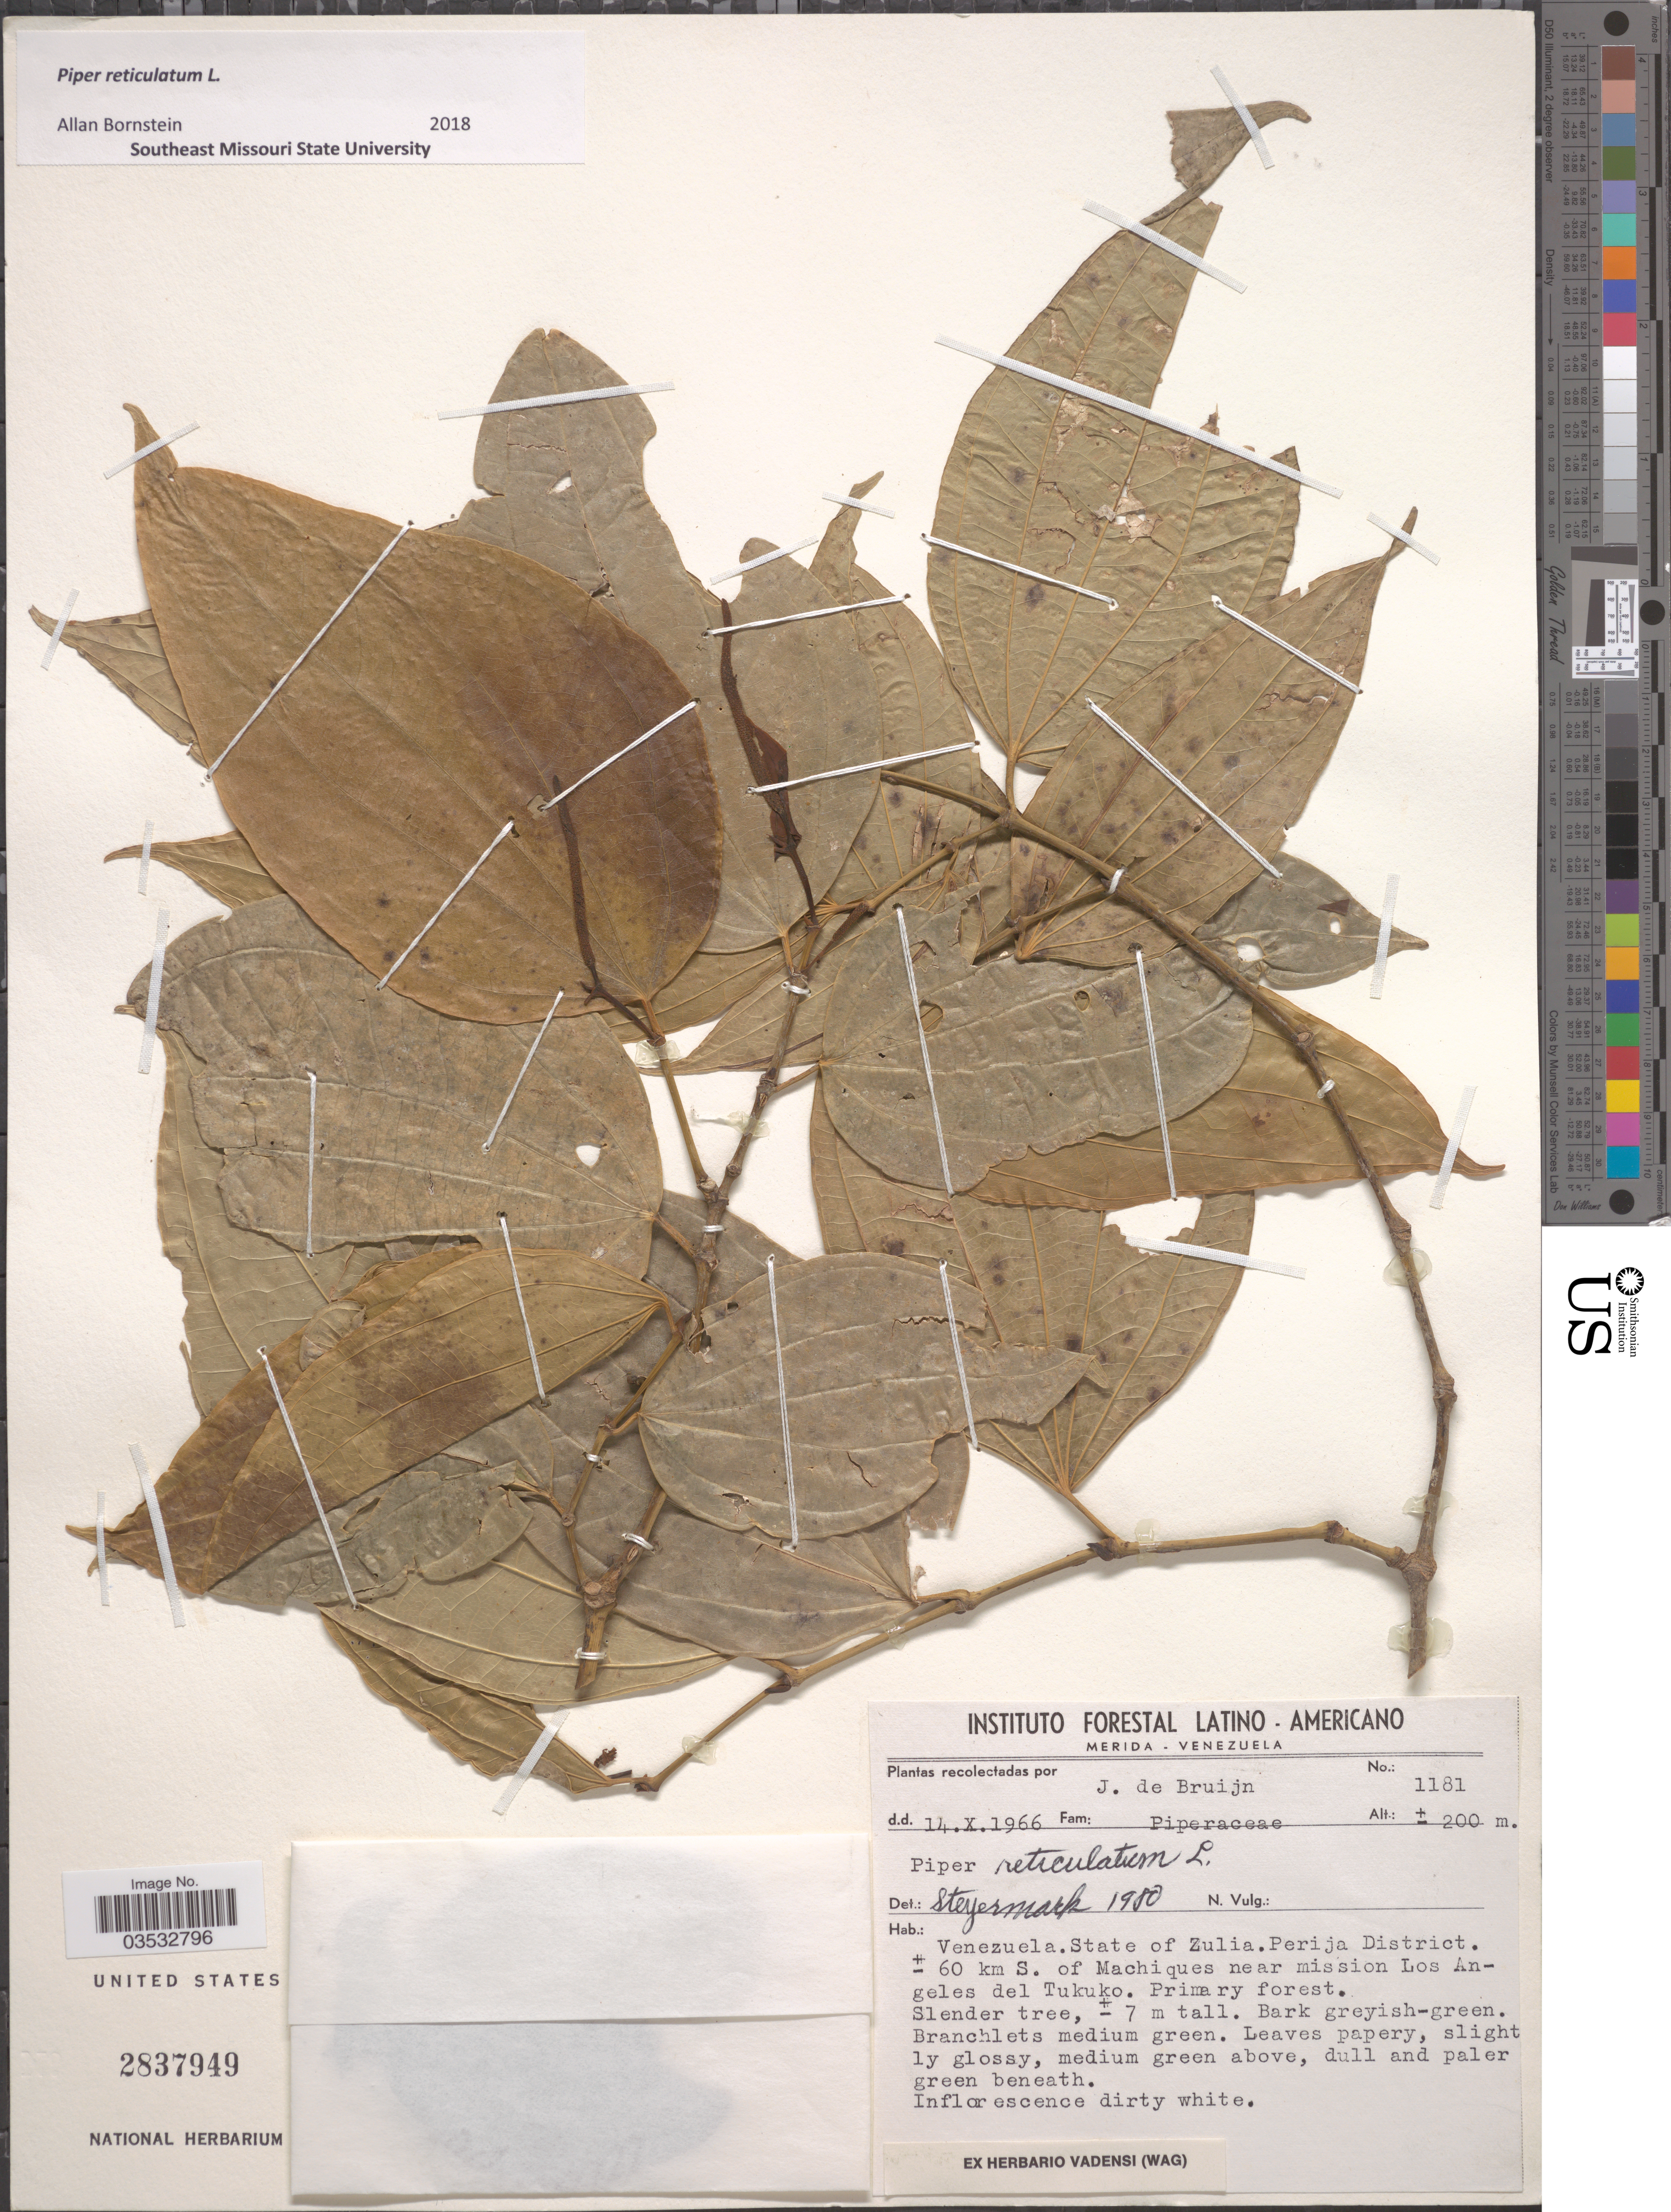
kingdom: Plantae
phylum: Tracheophyta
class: Magnoliopsida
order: Piperales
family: Piperaceae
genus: Piper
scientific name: Piper reticulatum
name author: L.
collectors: J. Bruijn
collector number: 1181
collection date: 1966-10-14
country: Venezuela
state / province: Zulia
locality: Perija District. ± 60 km S. of Machiques near mission Los Angeles del Tukuko.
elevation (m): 200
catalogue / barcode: US 2837949